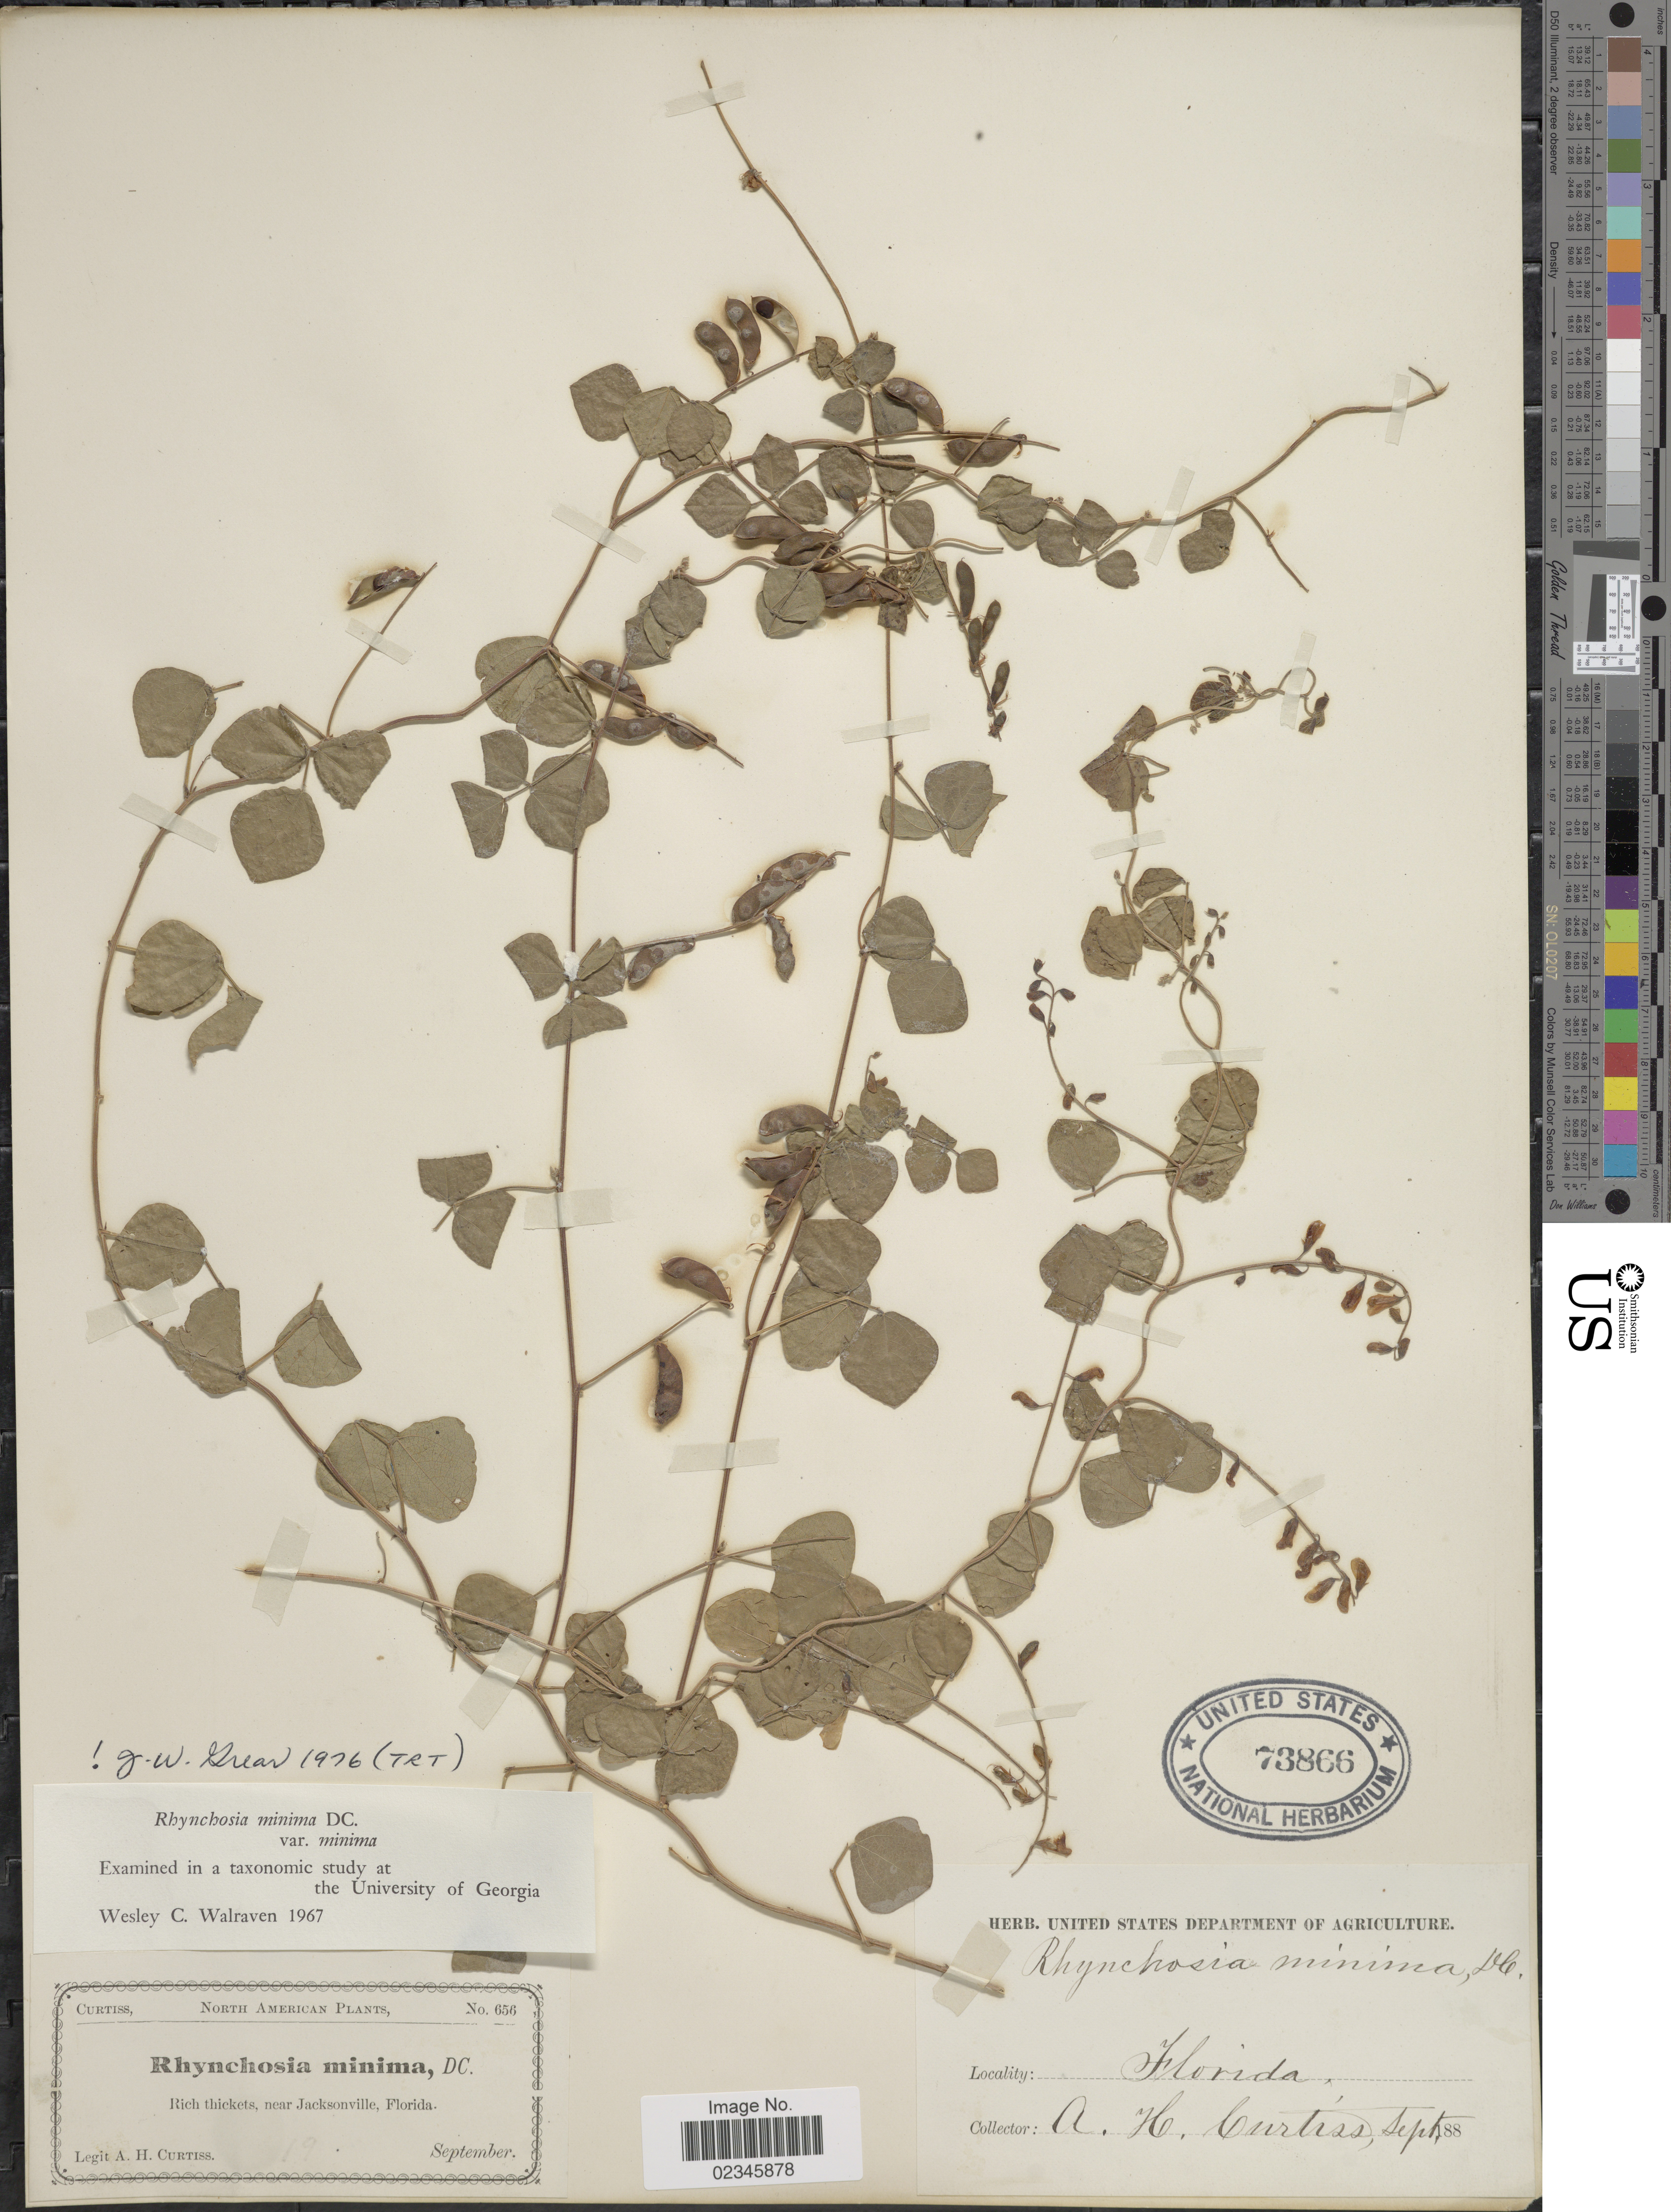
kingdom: Plantae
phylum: Tracheophyta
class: Magnoliopsida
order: Fabales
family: Fabaceae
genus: Rhynchosia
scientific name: Rhynchosia minima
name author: (L.) DC.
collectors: A. H. Curtiss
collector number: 656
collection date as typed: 188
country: United States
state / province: Florida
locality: Rich thickets, near Jacksonville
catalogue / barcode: US 73866